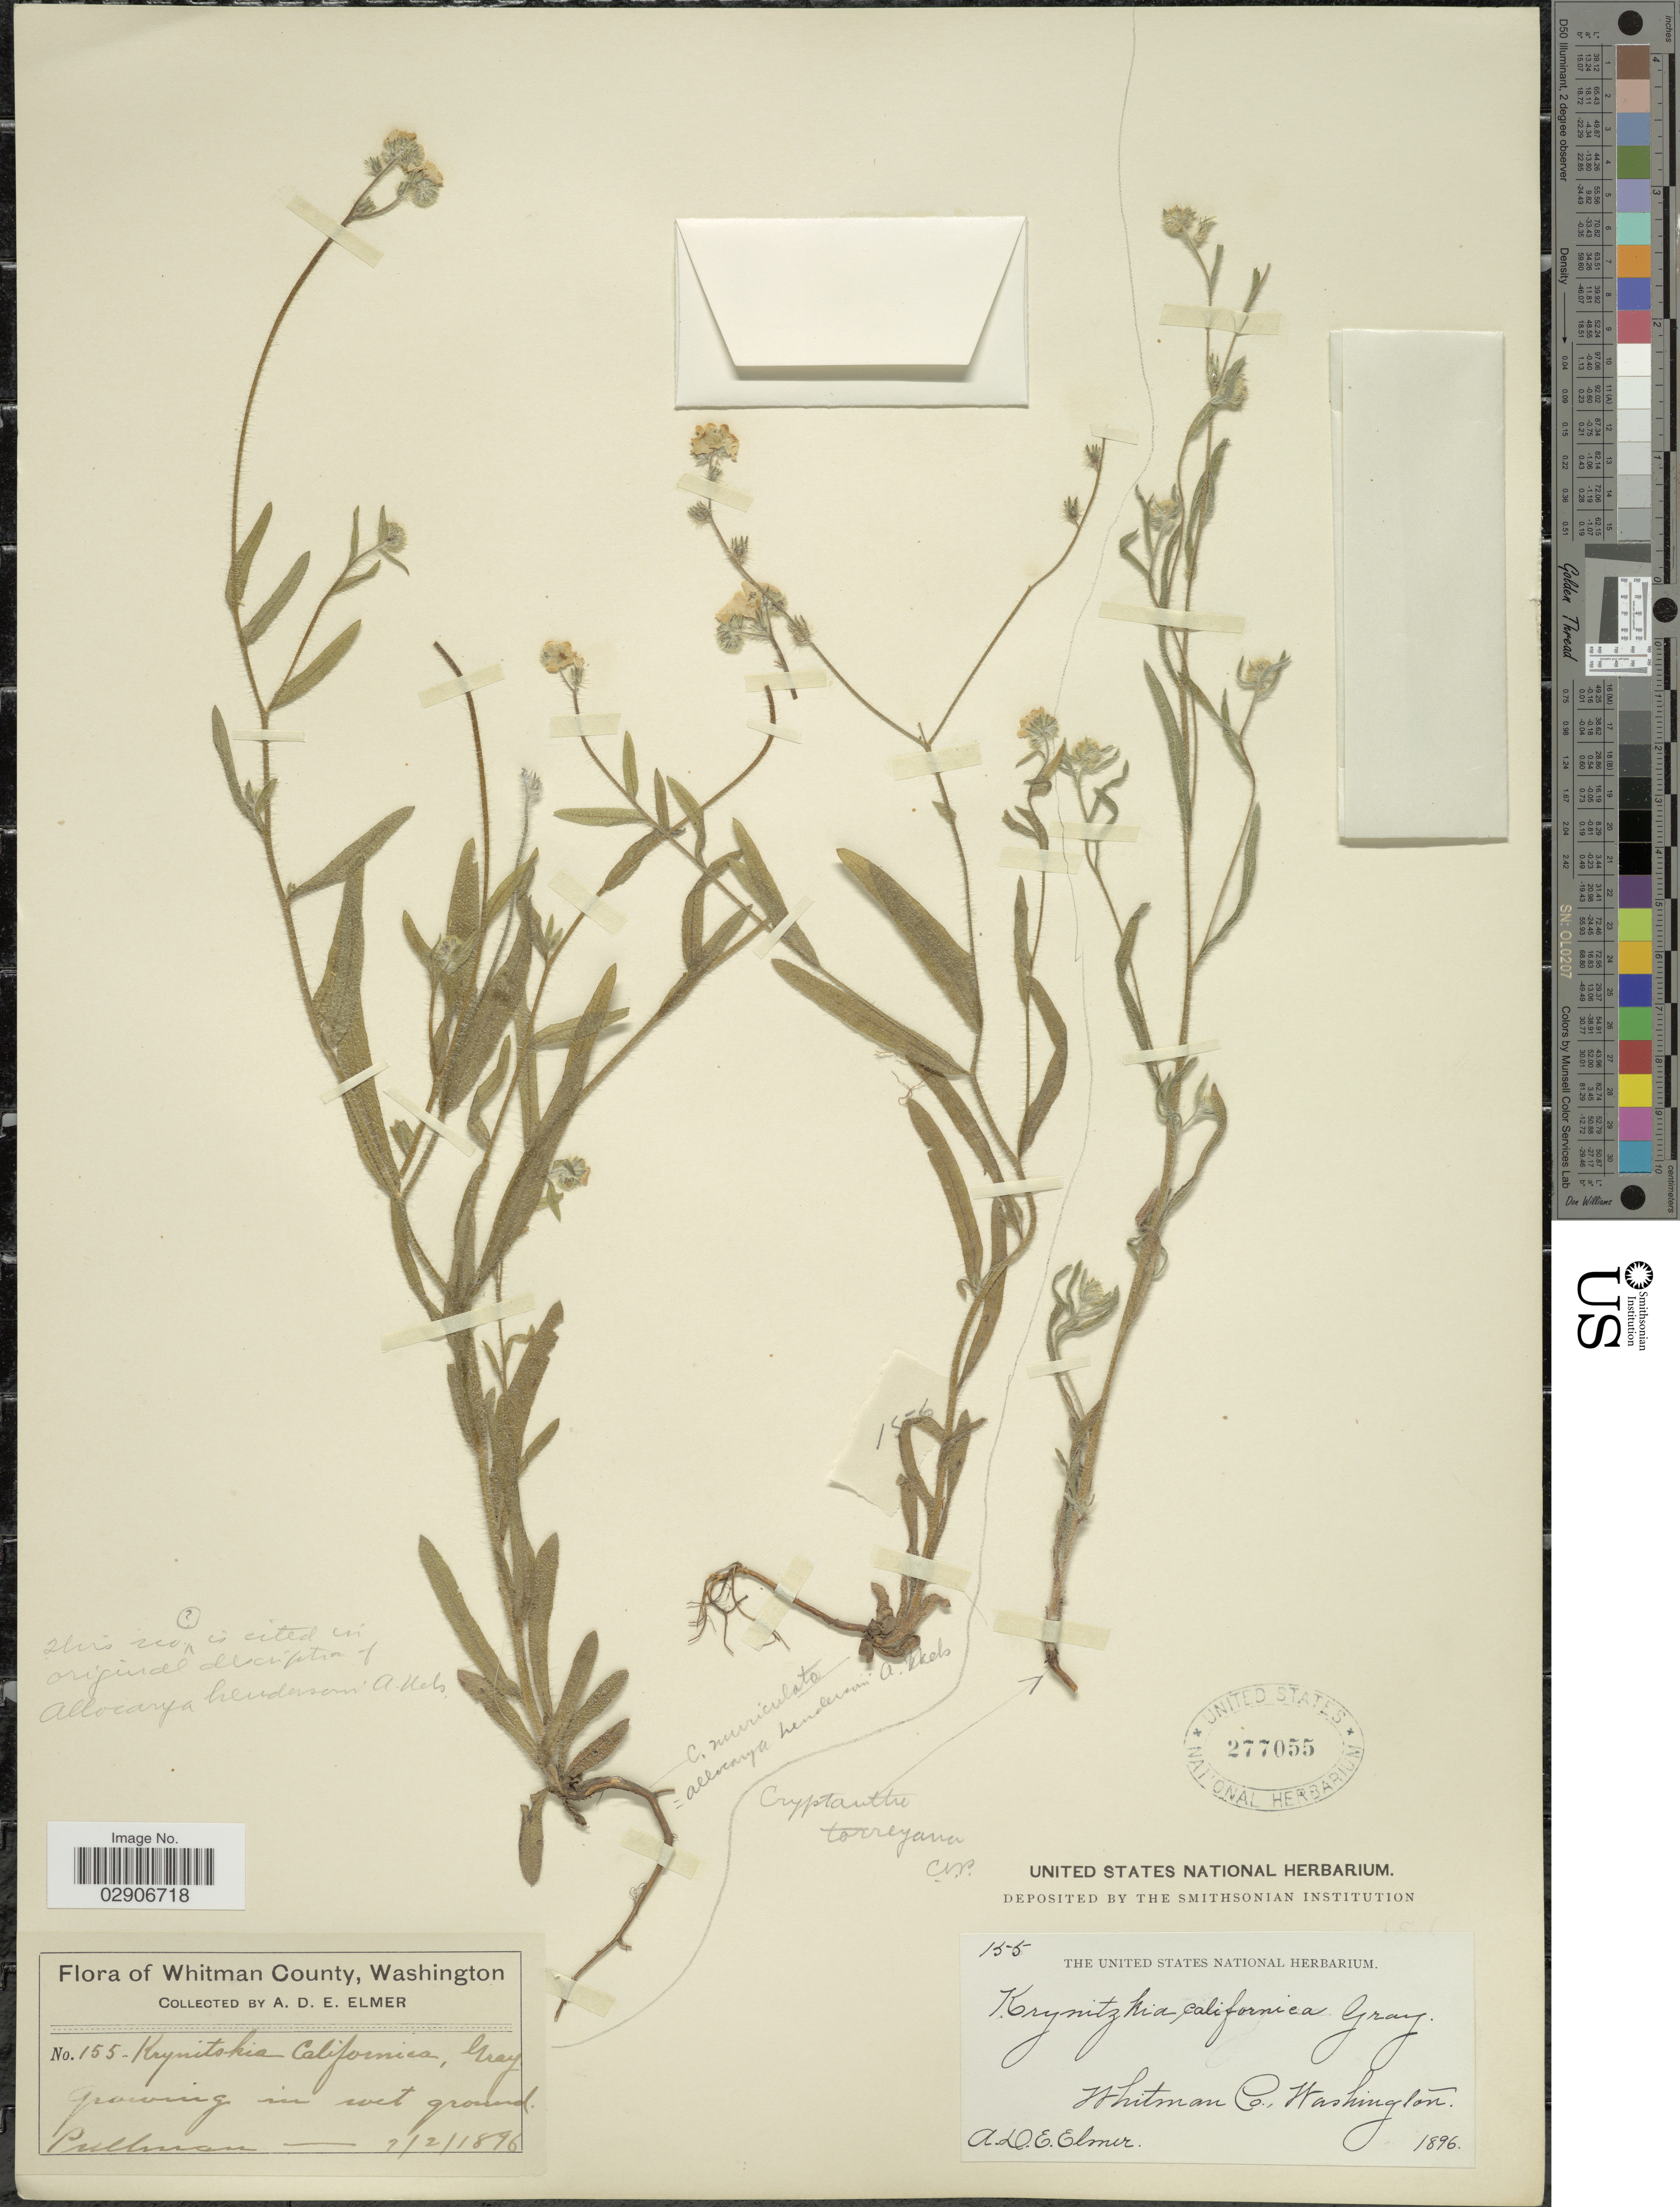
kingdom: Plantae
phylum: Tracheophyta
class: Magnoliopsida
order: Boraginales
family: Boraginaceae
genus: Cryptantha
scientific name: Cryptantha ambigua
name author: (A. Gray) Greene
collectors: A. D. E. Elmer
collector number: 155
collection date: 1896-02-02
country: United States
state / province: Washington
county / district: Whitman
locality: Whitman Co., Washington. Pullman.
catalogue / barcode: US 277055